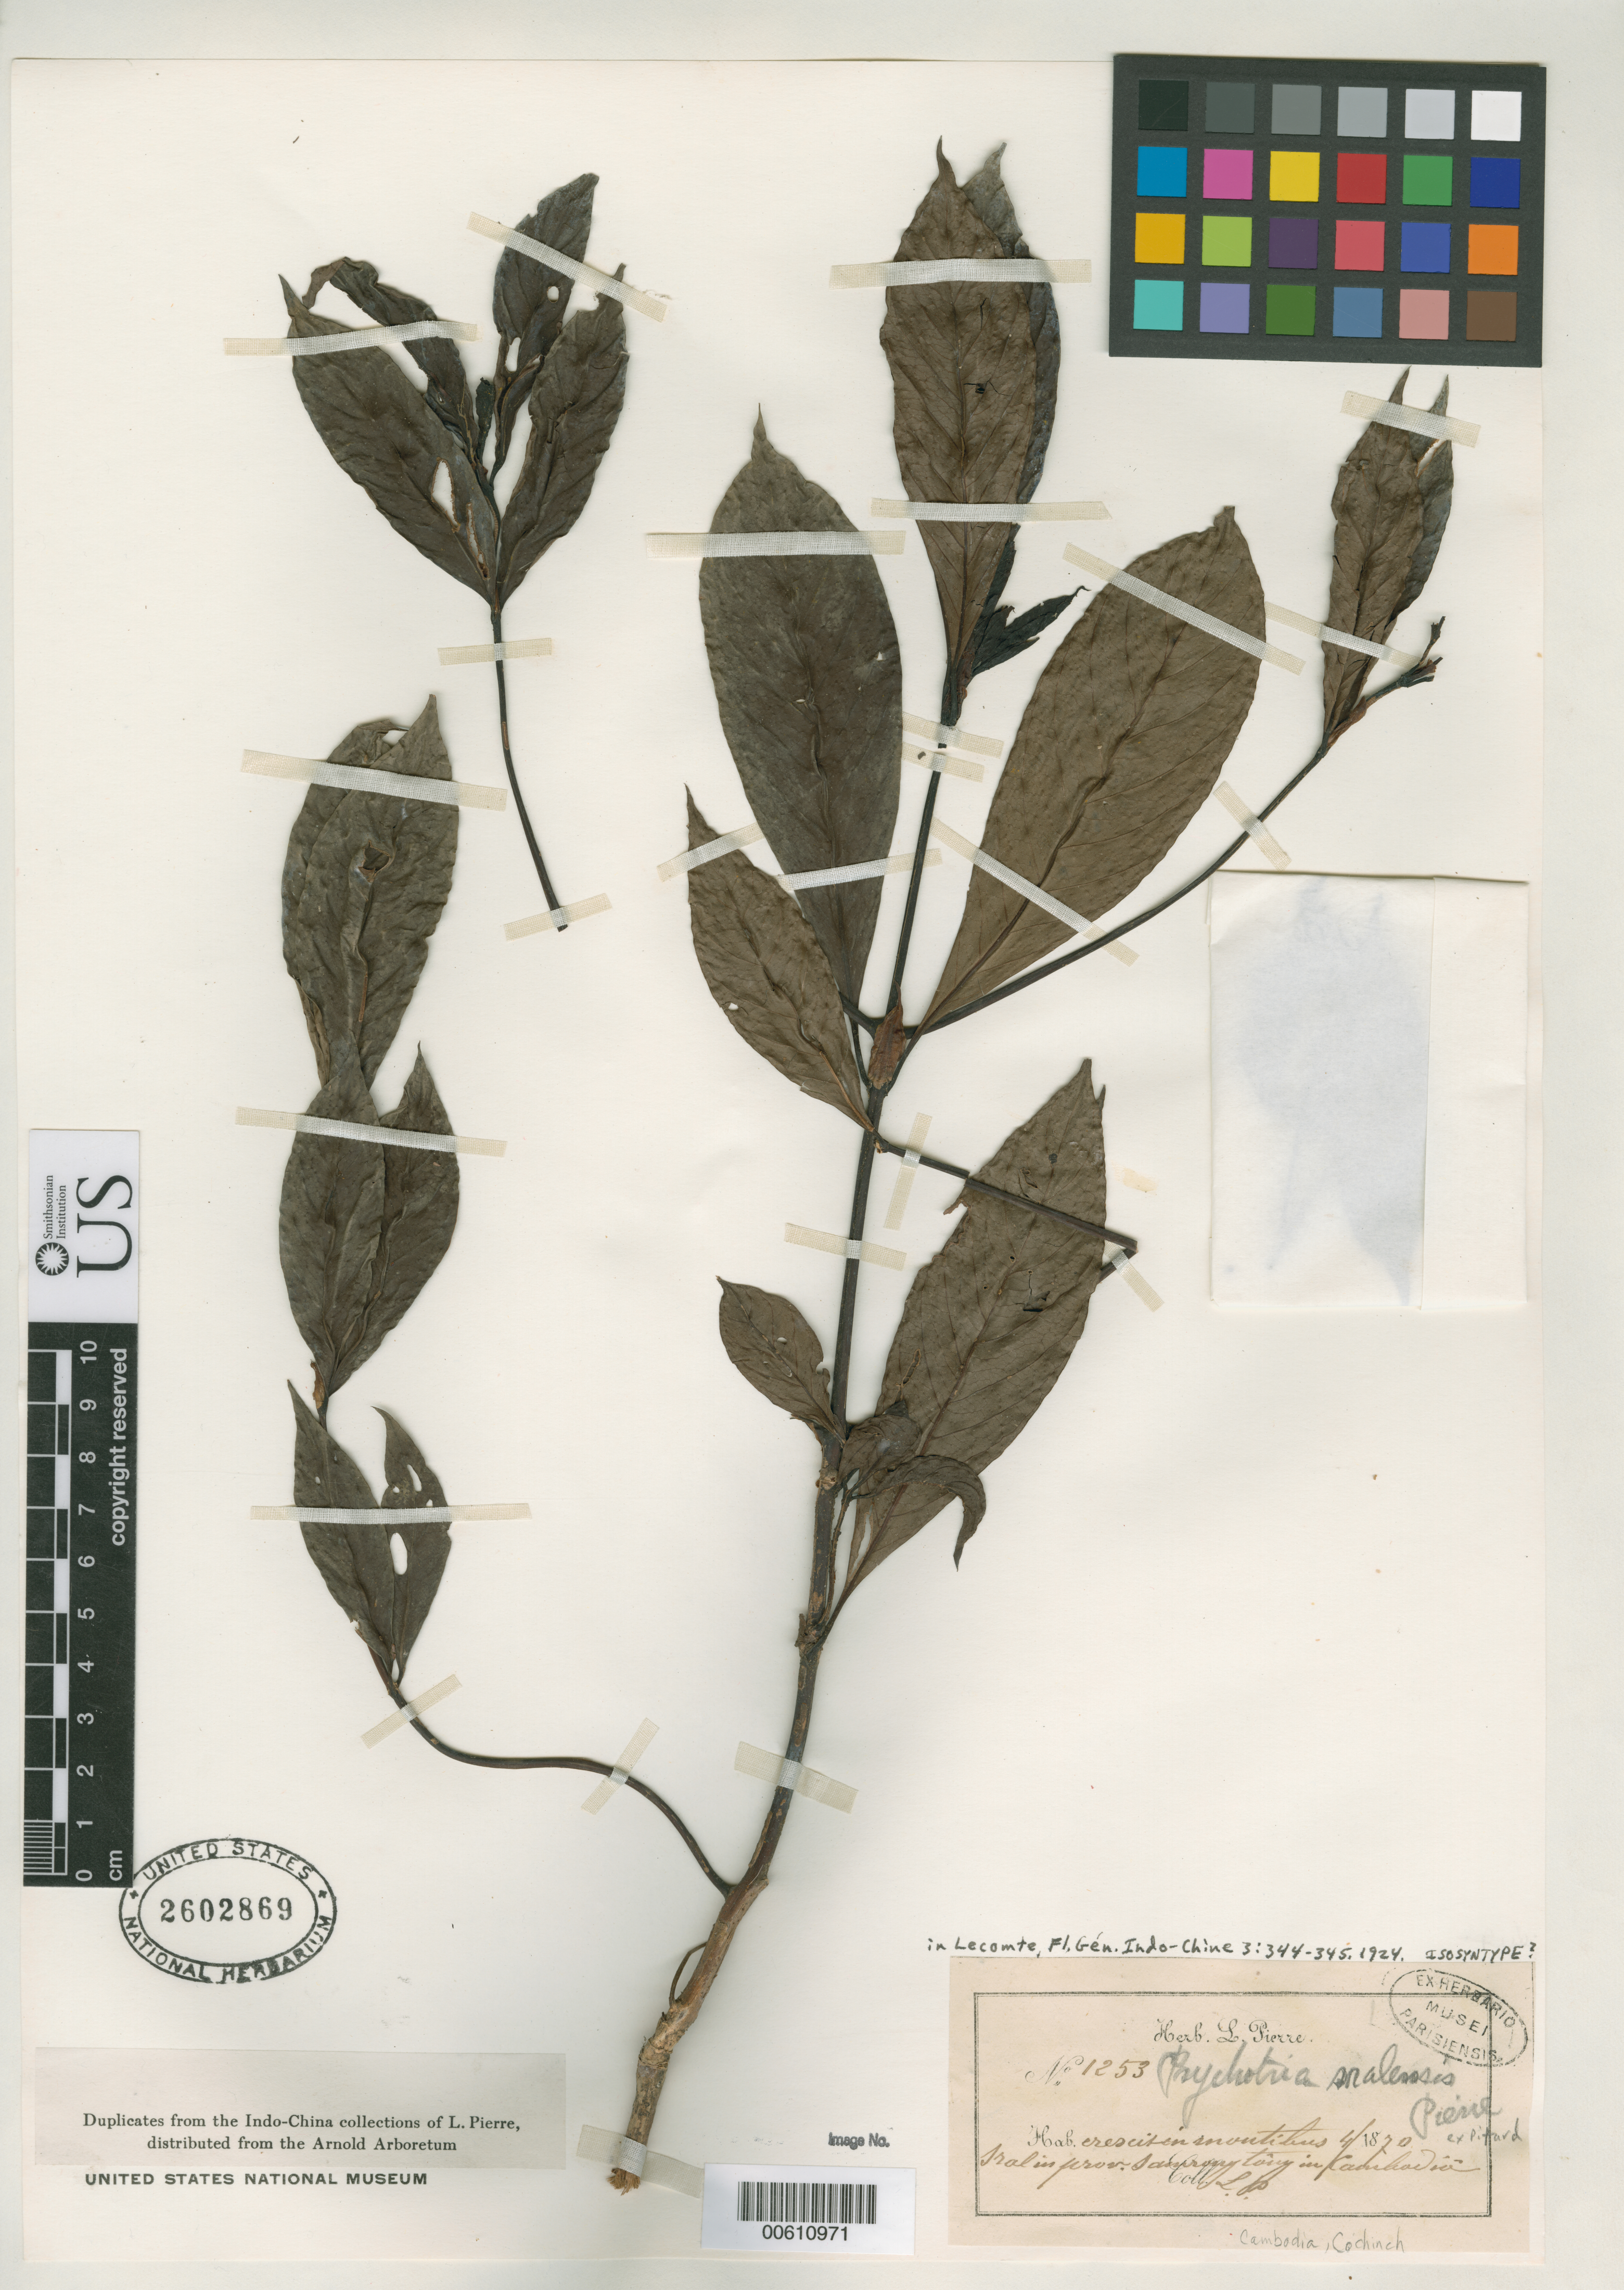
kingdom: Plantae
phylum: Tracheophyta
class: Magnoliopsida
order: Gentianales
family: Rubiaceae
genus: Psychotria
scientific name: Psychotria sralensis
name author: Pierre ex Pit.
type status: Isosyntype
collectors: J. Pierre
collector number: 1253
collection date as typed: Apr 1870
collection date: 1870-04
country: Cambodia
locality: Cochinch.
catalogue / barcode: US 2602869